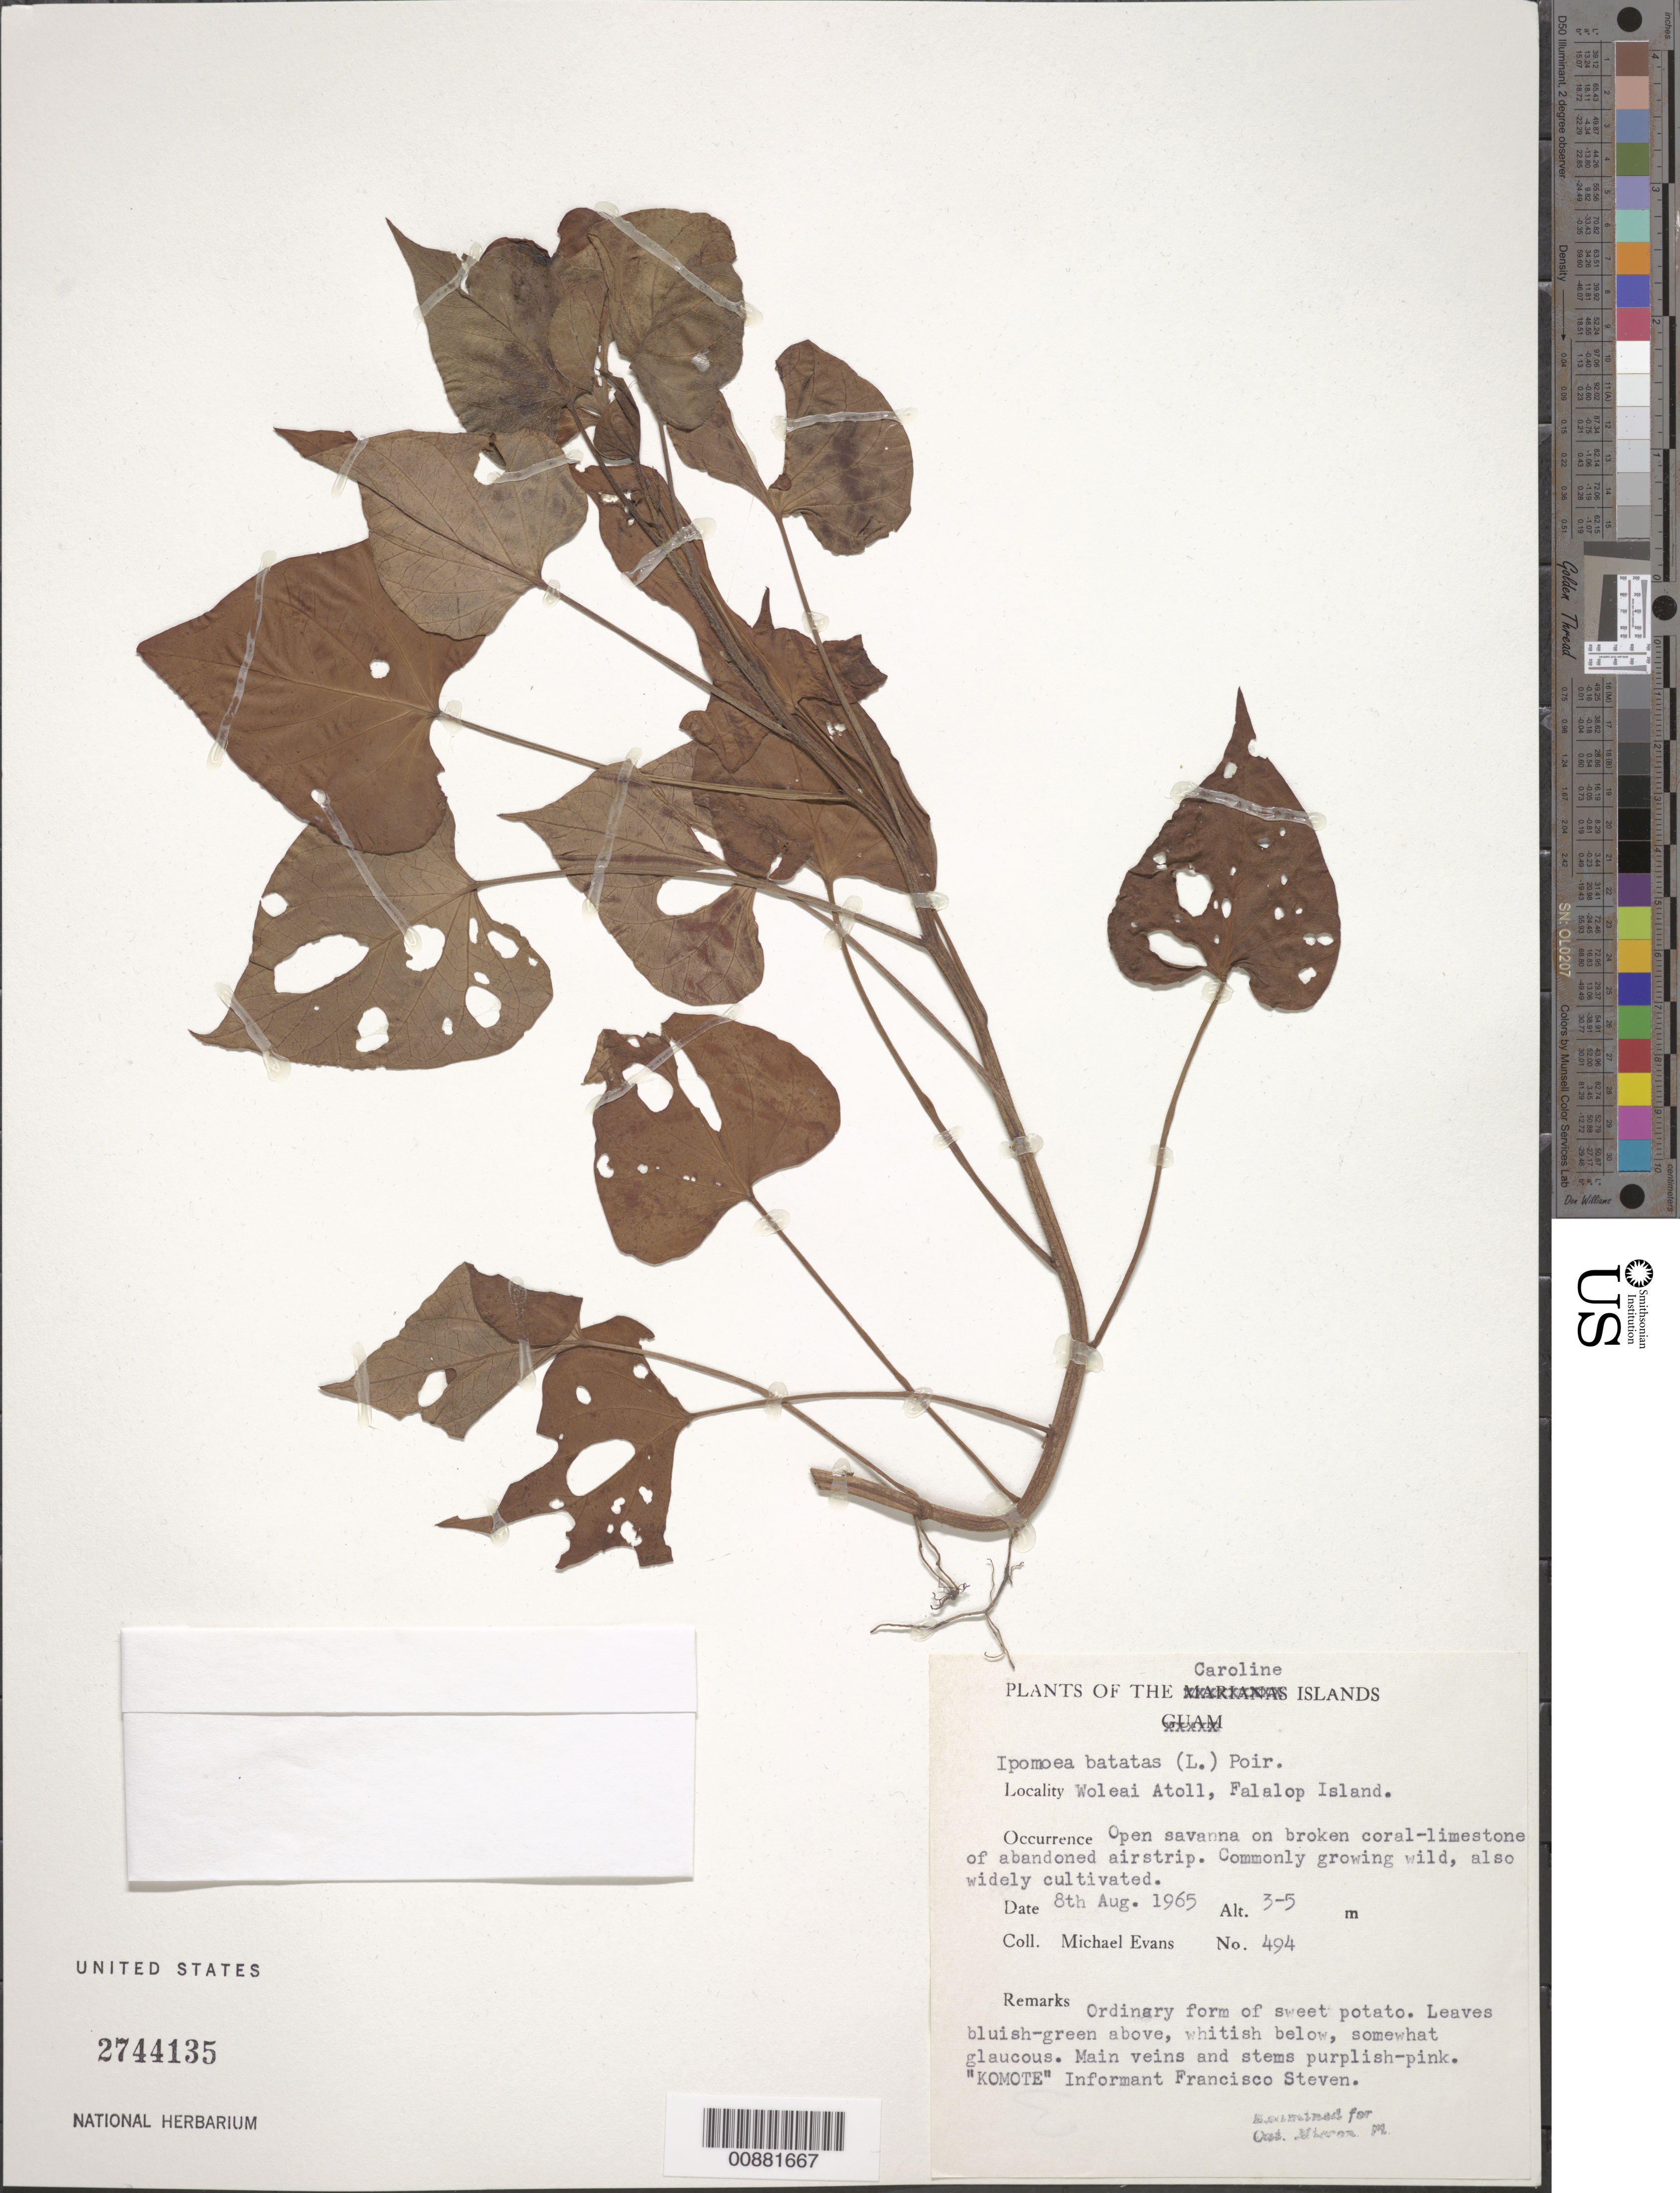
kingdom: Plantae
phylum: Tracheophyta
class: Magnoliopsida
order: Solanales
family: Convolvulaceae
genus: Ipomoea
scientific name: Ipomoea batatas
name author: (L.) Lam.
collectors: M. Evans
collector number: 494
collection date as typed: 08 Aug 1965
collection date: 1965-08-08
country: Micronesia, Federated States of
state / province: Yap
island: Woleai Atoll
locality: Falalop Islet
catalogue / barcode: US 2744135